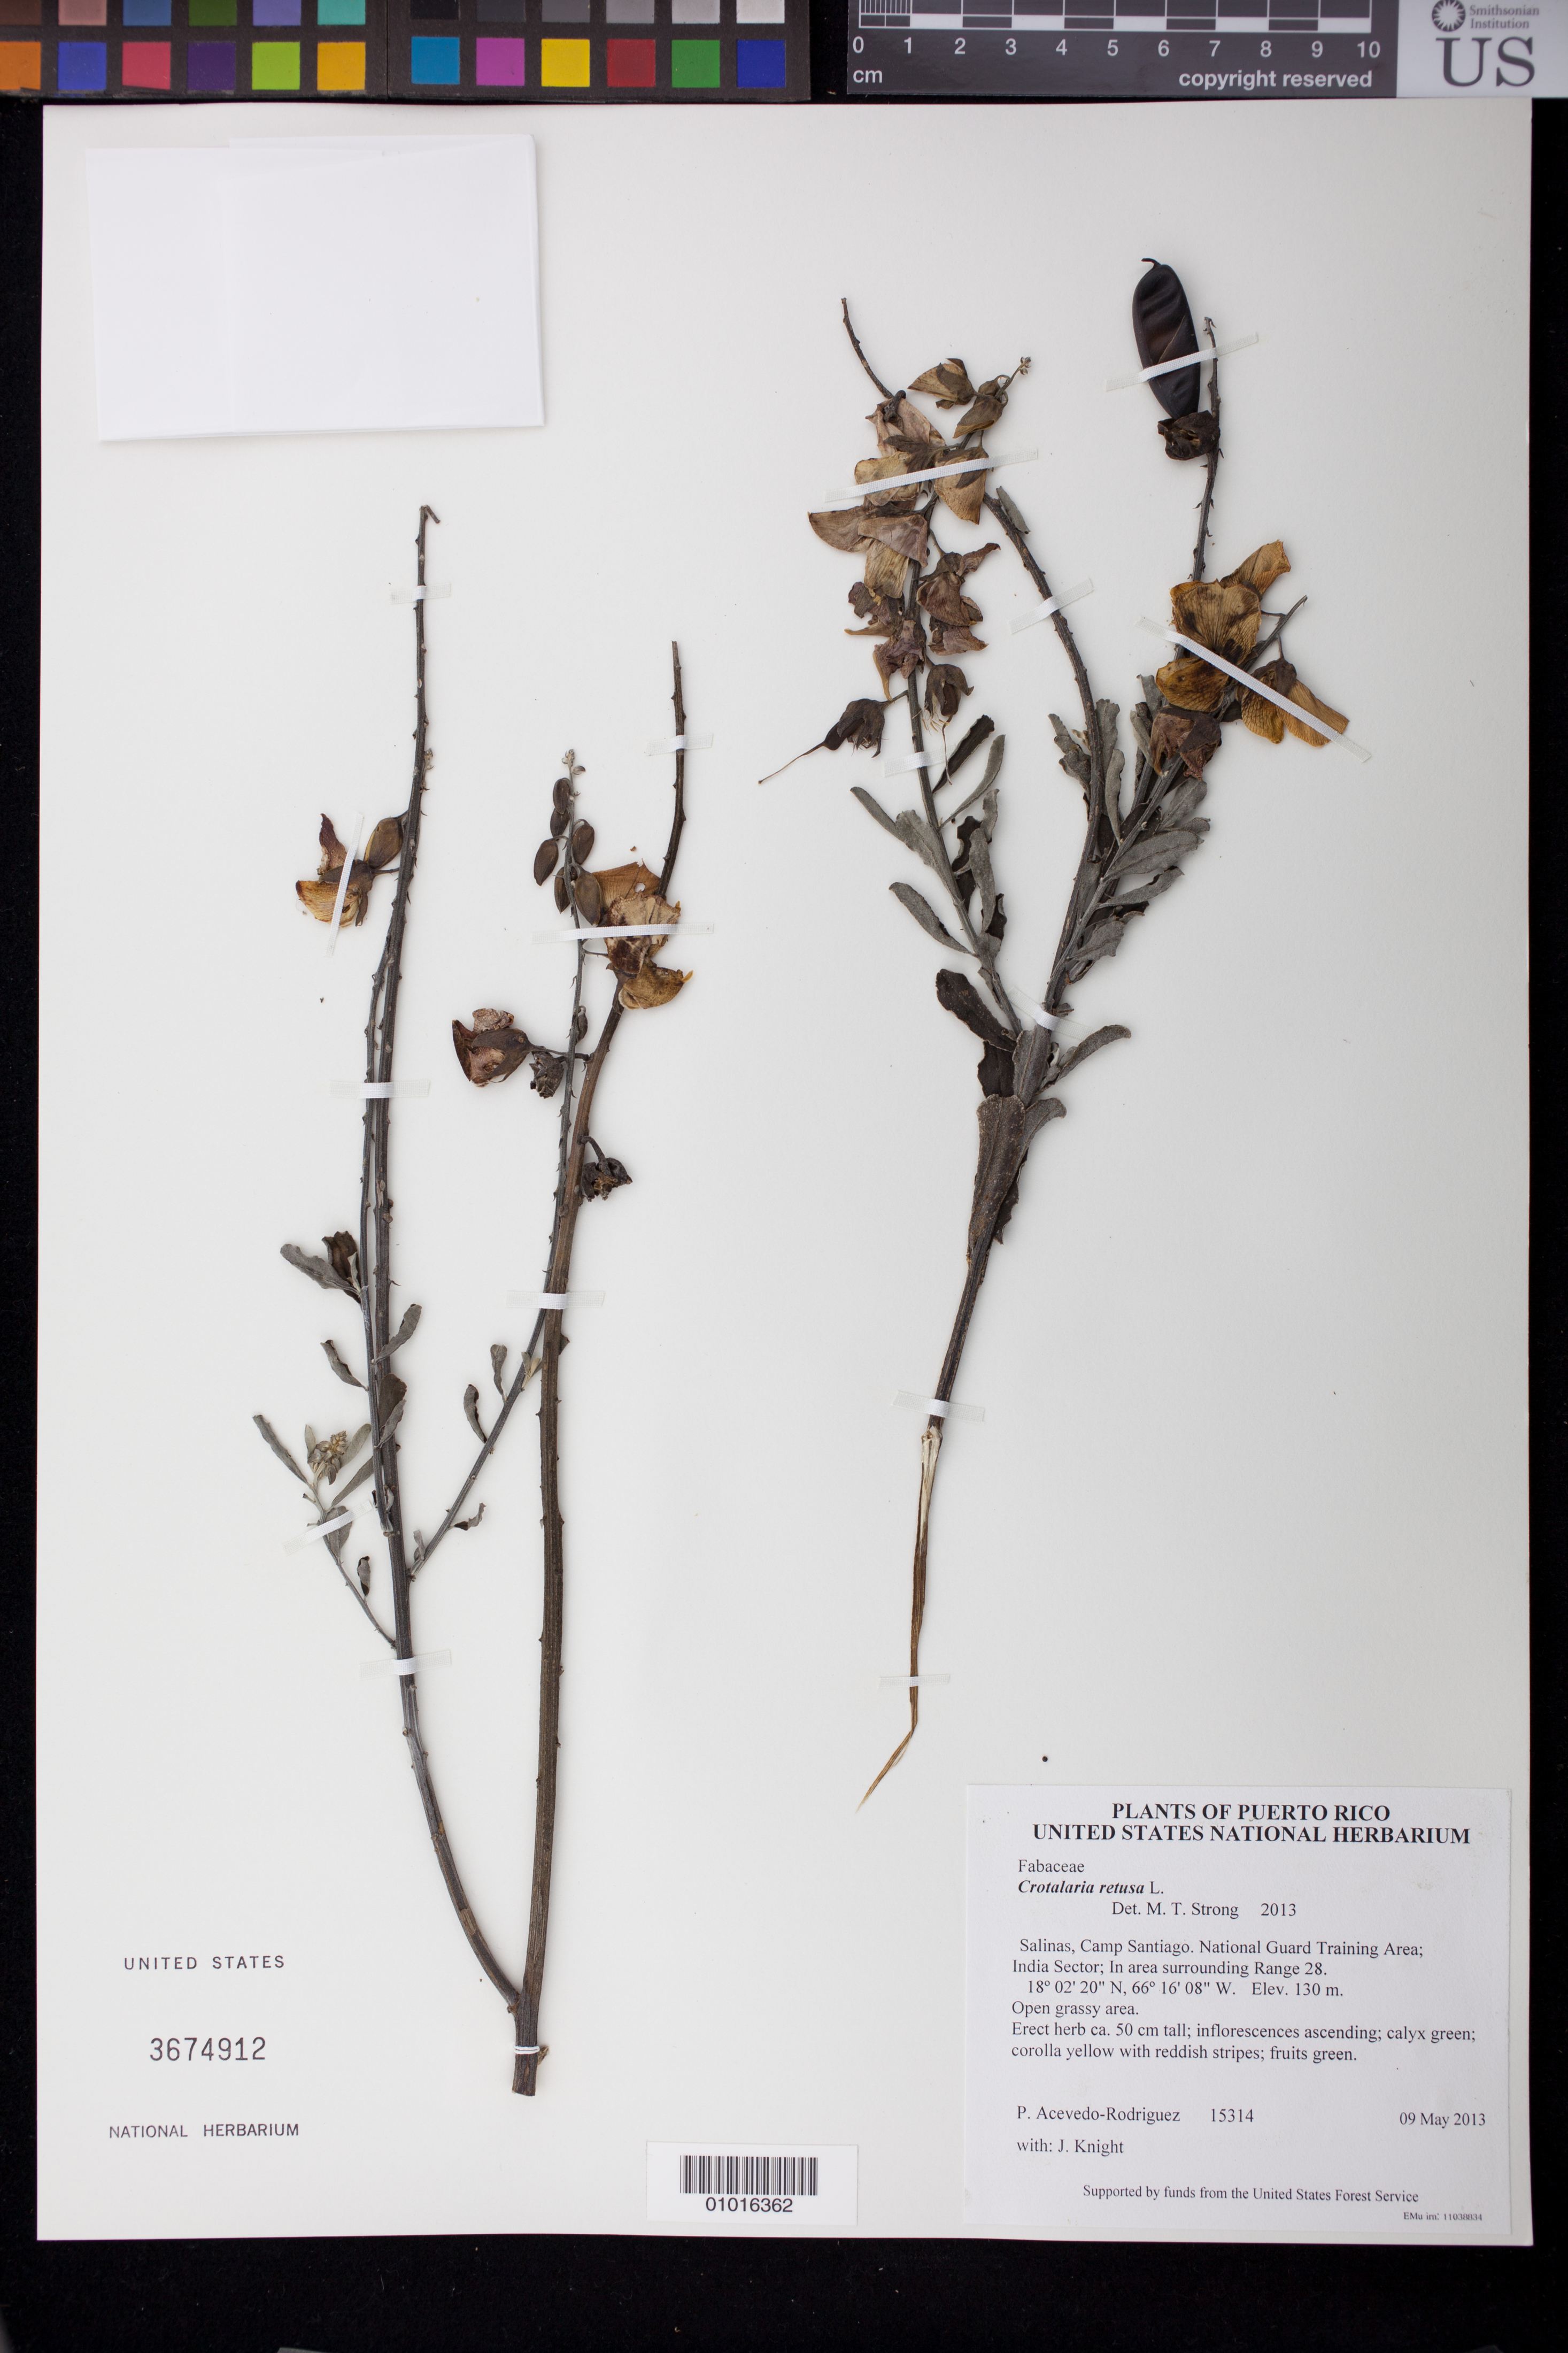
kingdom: Plantae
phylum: Tracheophyta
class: Magnoliopsida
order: Fabales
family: Fabaceae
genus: Crotalaria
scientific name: Crotalaria retusa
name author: L.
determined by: Strong, M. T., (US), Smithsonian Institution - National Museum of Natural History (UNITED STATES)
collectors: P. Acevedo-Rodr. & J. Knight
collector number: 15314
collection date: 2013-05-09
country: Puerto Rico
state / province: Salinas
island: Puerto Rico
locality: Camp Santiago. National Guard Training Area; India Sector; In area surrounding Range 28.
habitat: Open grassy area.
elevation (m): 130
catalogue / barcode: US 3674912